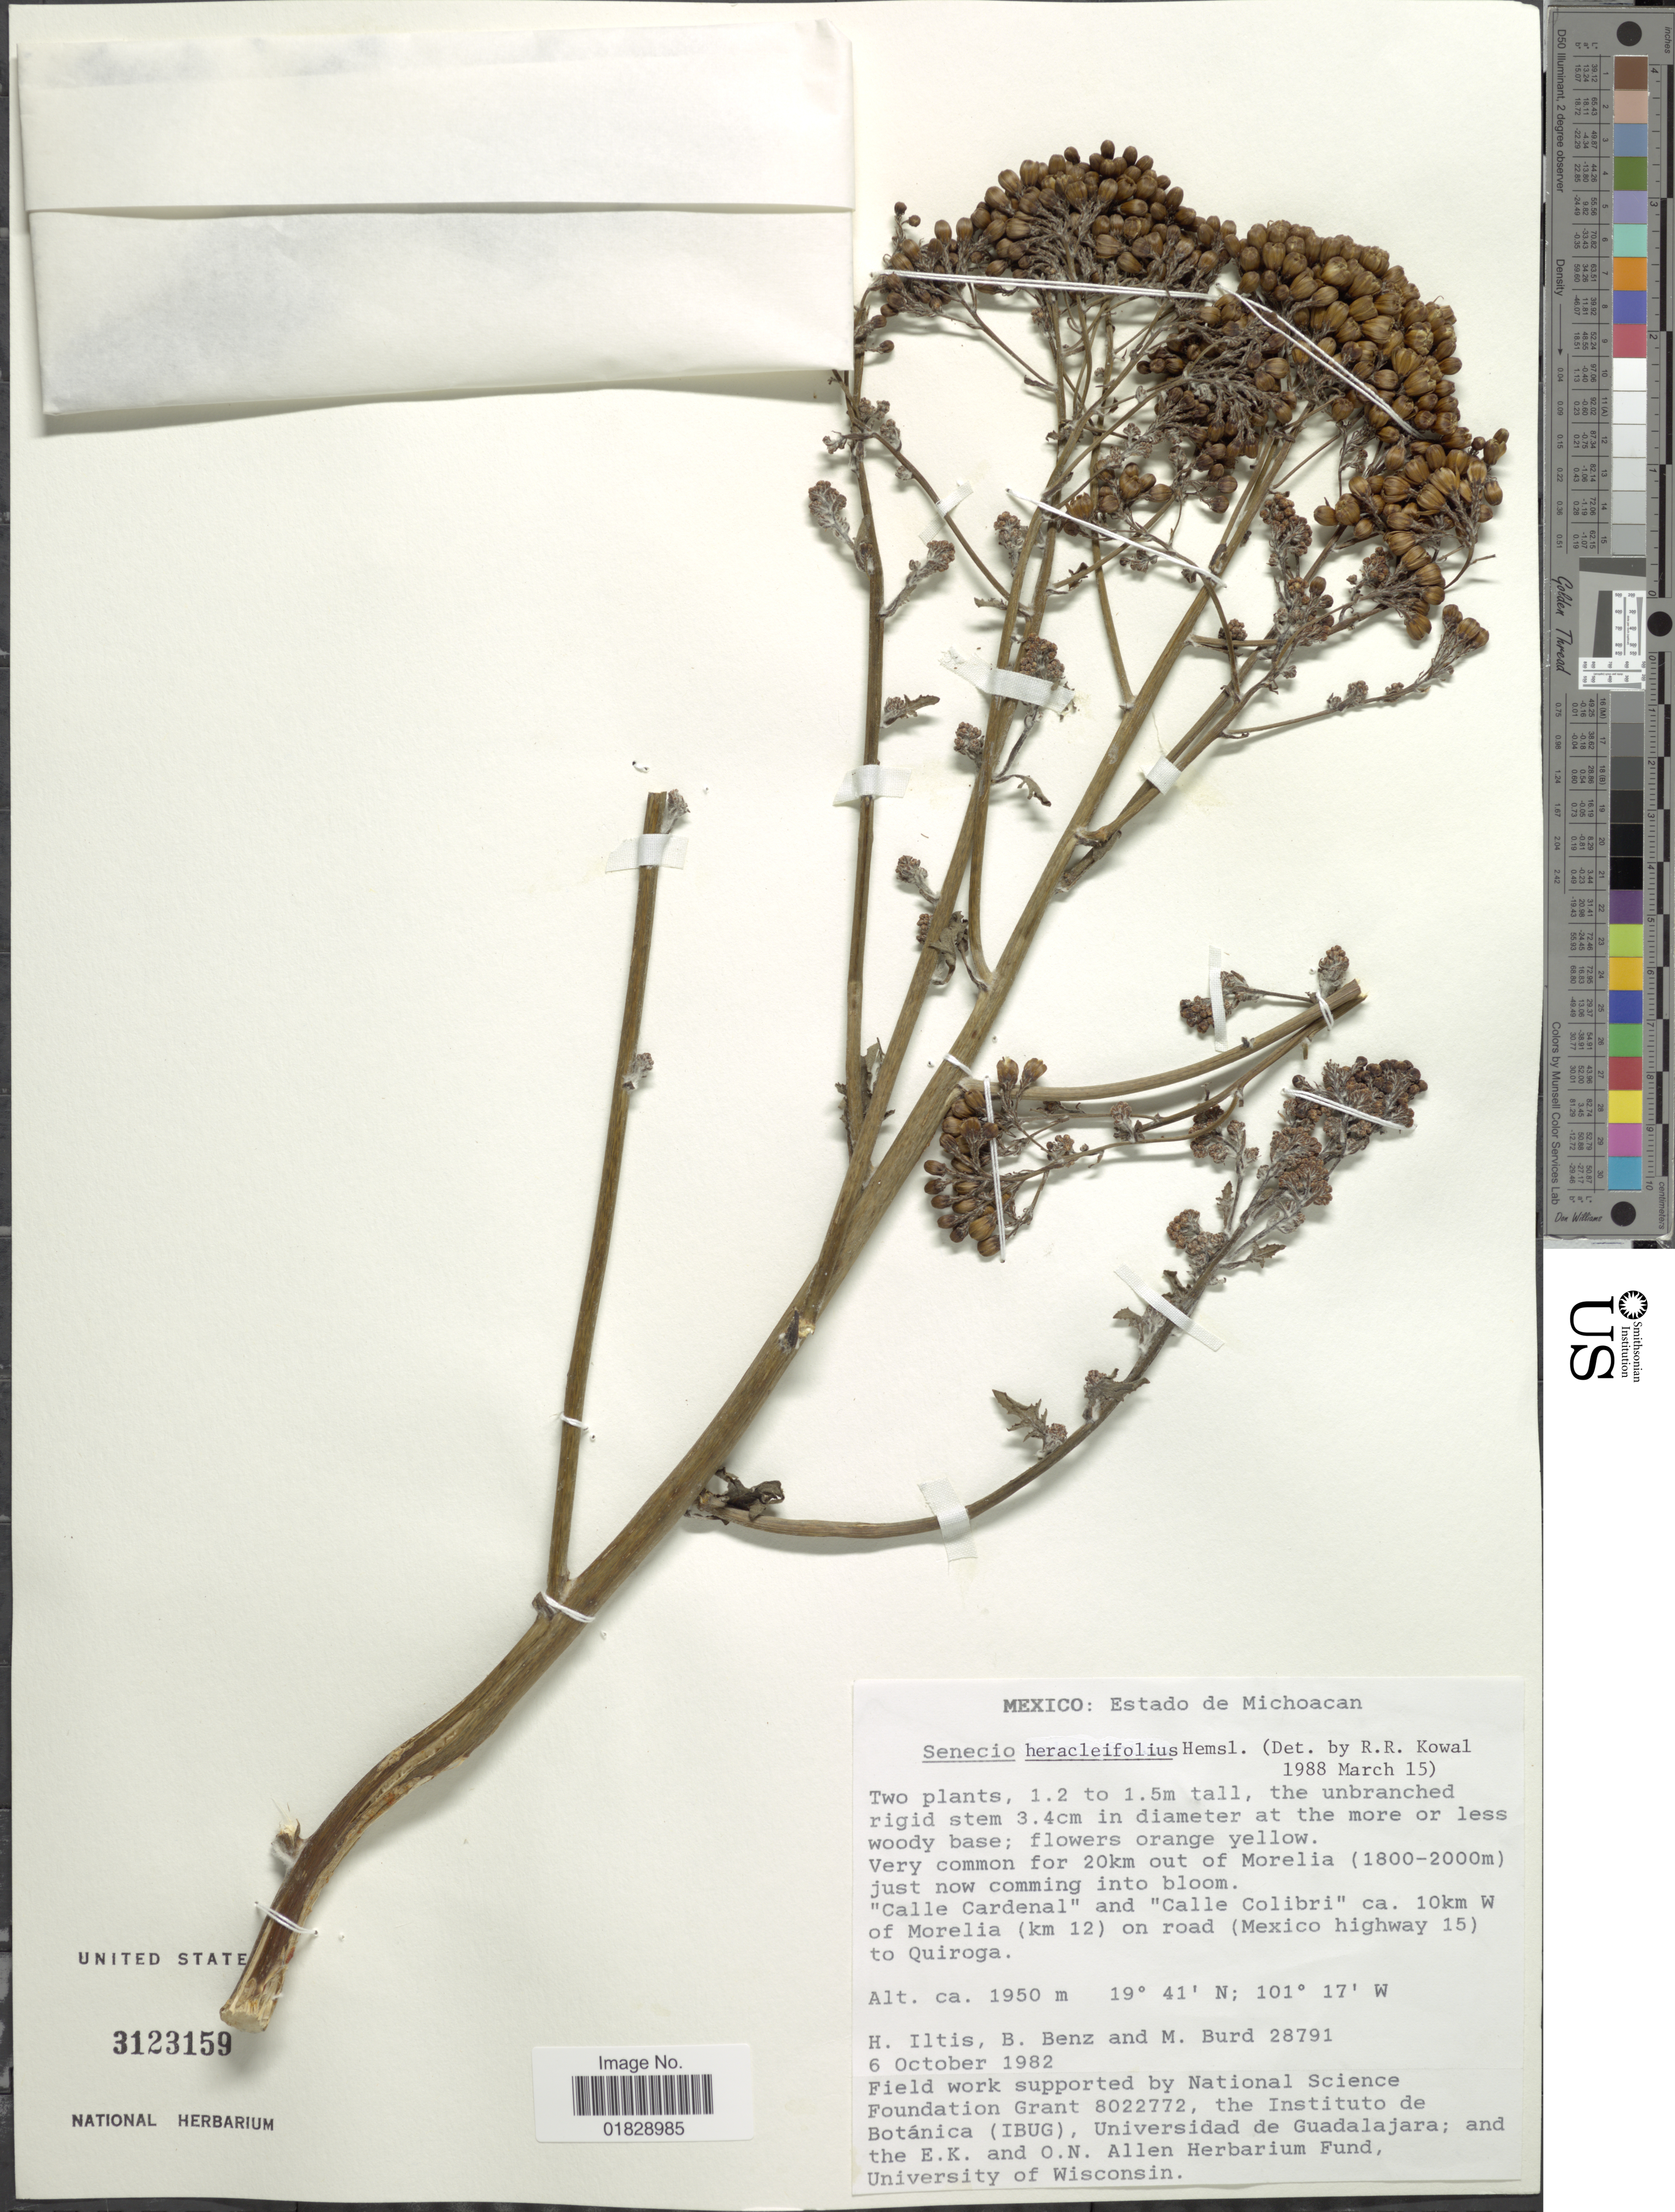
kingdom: Plantae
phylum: Tracheophyta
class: Magnoliopsida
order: Asterales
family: Asteraceae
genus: Roldana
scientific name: Roldana heracleifolia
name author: (Hemsl.) H. Rob. & Brettell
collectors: H. Iltis, B. Benz & M. Burd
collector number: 28791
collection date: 1982-10-06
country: Mexico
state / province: Michoacán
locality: Estado de Michoacan. "Calle Cardenal" and "Calle Colibri" ca. 10km W of Morelia (km 12) on road (Mexico highway 15) to Quiroga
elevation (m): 1950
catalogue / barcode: US 3123159